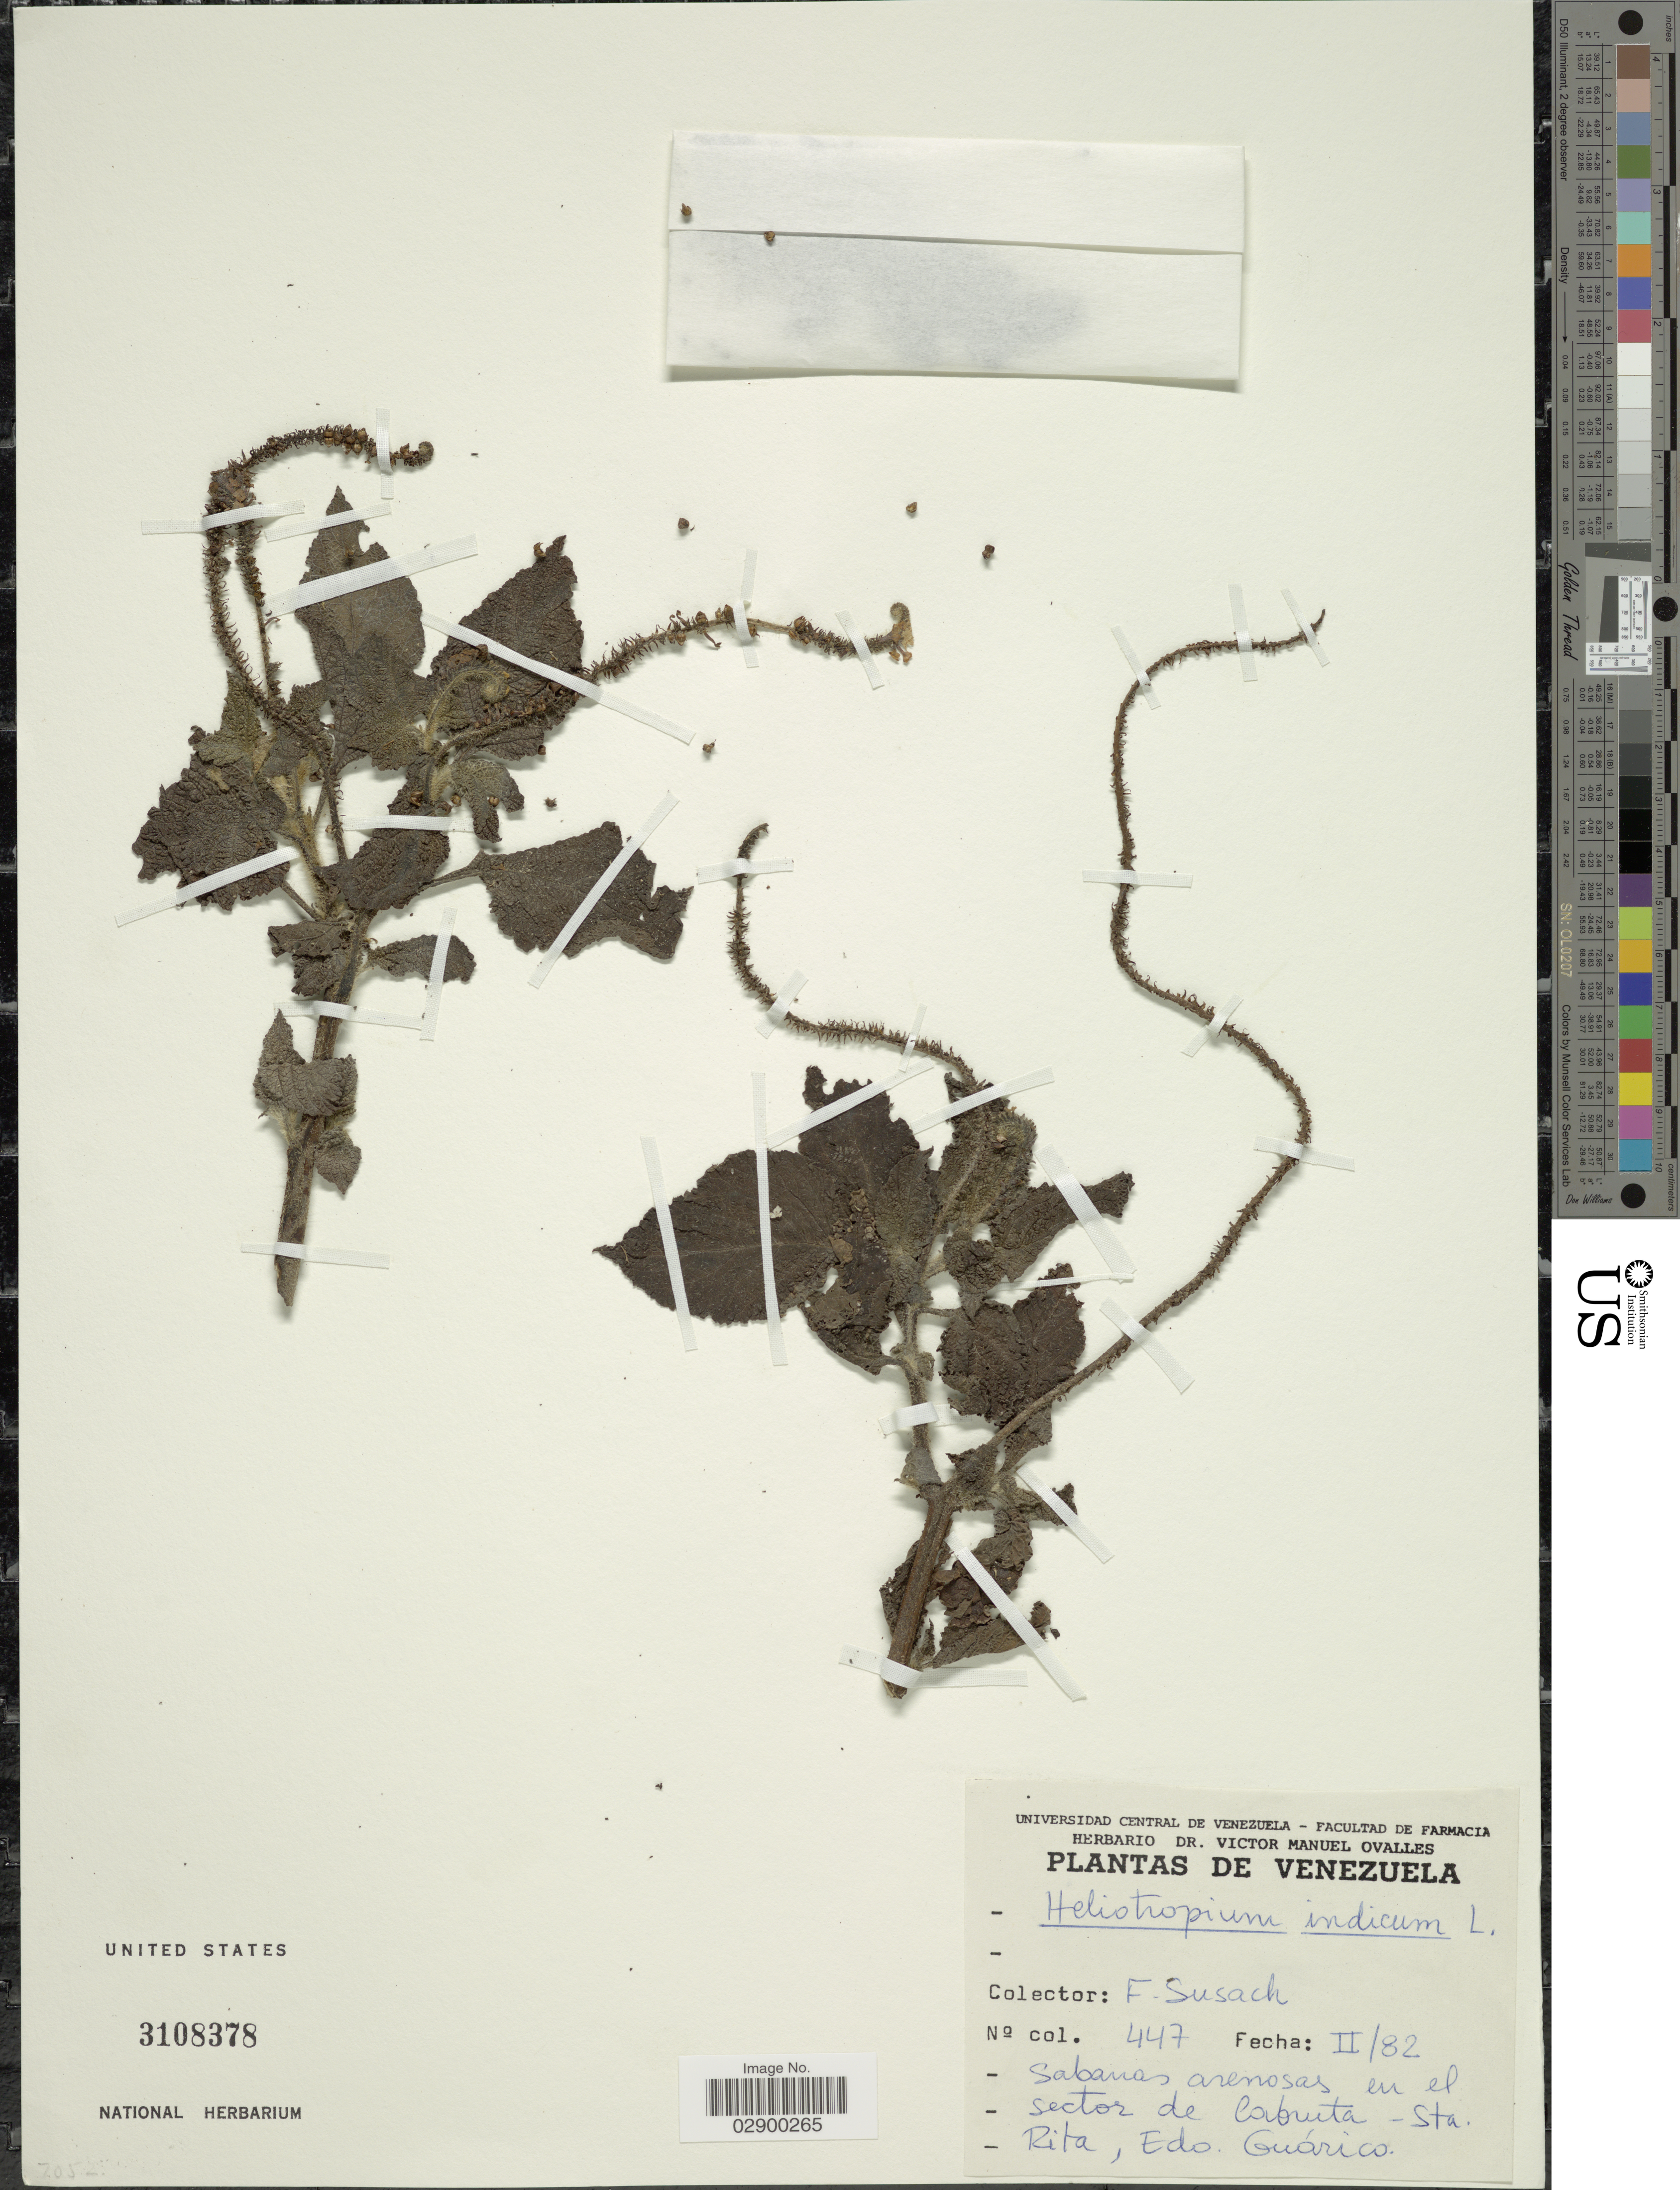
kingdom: Plantae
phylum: Tracheophyta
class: Magnoliopsida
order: Boraginales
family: Heliotropiaceae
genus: Heliotropium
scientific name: Heliotropium indicum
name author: L.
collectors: F. Susach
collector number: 447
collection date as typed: Transcribed d/m/y: /2/82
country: Venezuela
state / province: Guárico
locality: Sector de Cabruta, Sta. Rita, Edo. Guárico.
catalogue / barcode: US 3108378